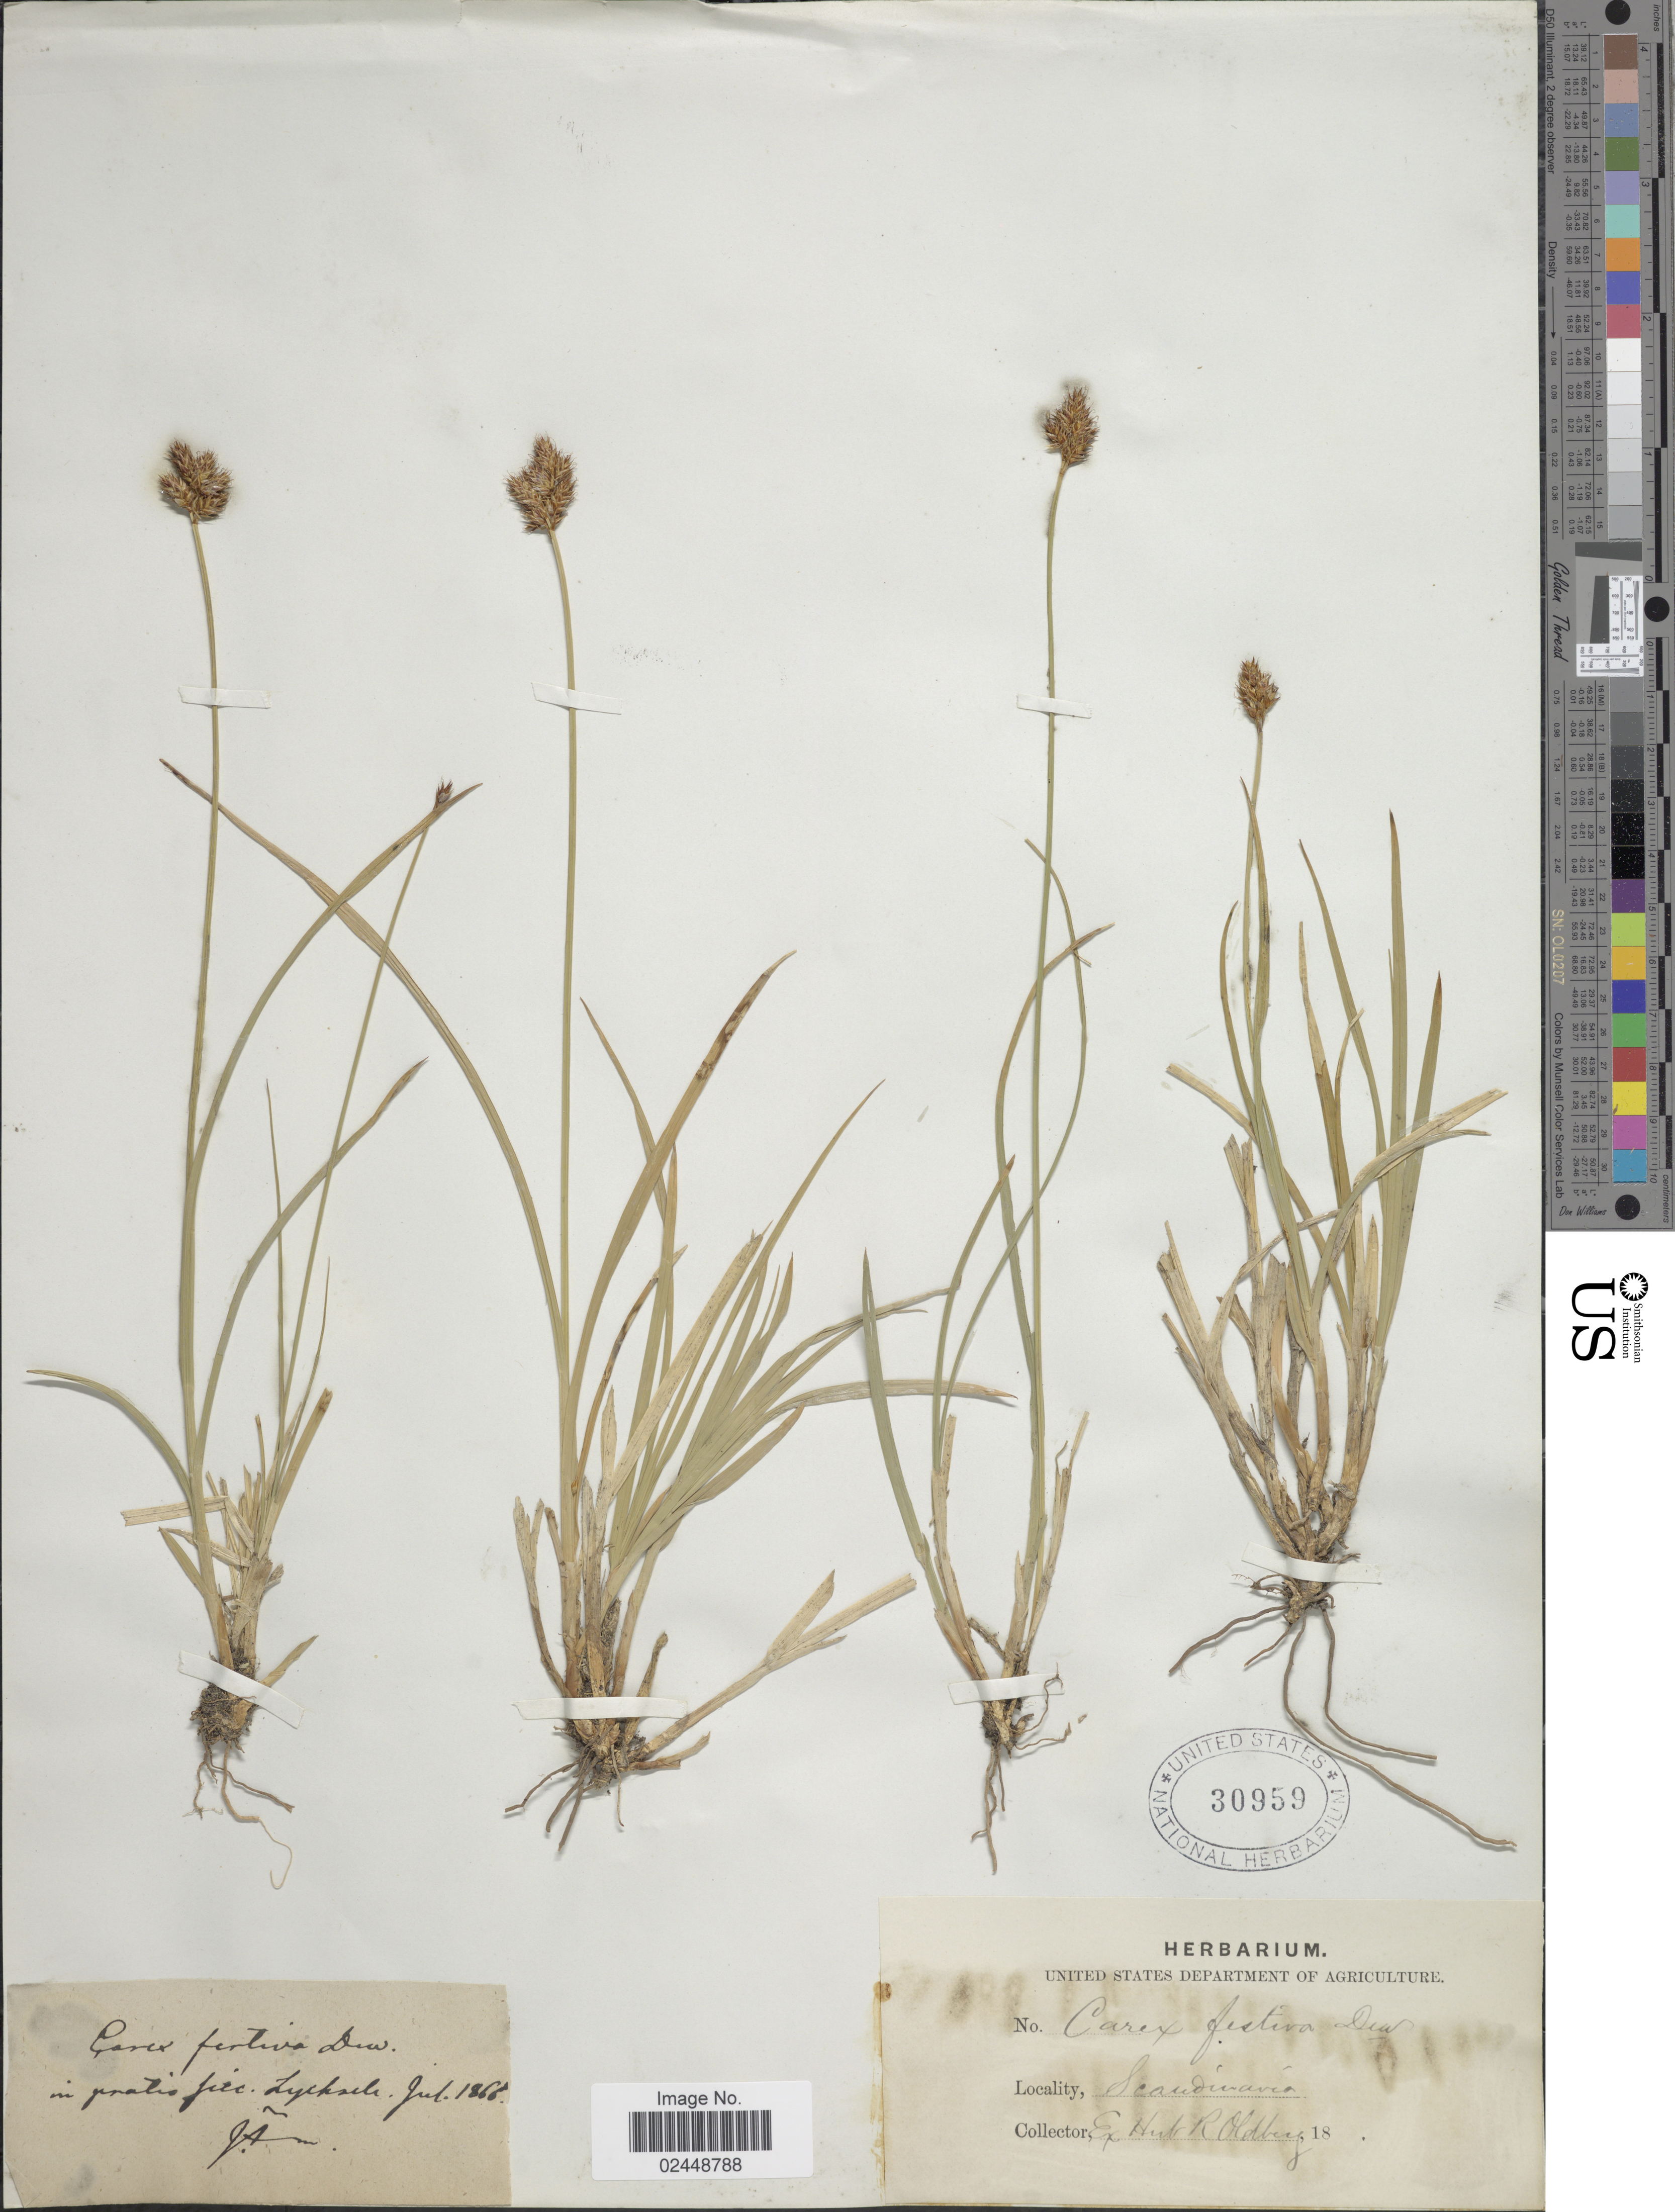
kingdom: Plantae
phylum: Tracheophyta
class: Liliopsida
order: Poales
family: Cyperaceae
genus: Carex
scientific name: Carex macloviana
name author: d'Urv.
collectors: ex herb. R. Oldberg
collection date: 1866-07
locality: Scandinavia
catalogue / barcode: US 30959